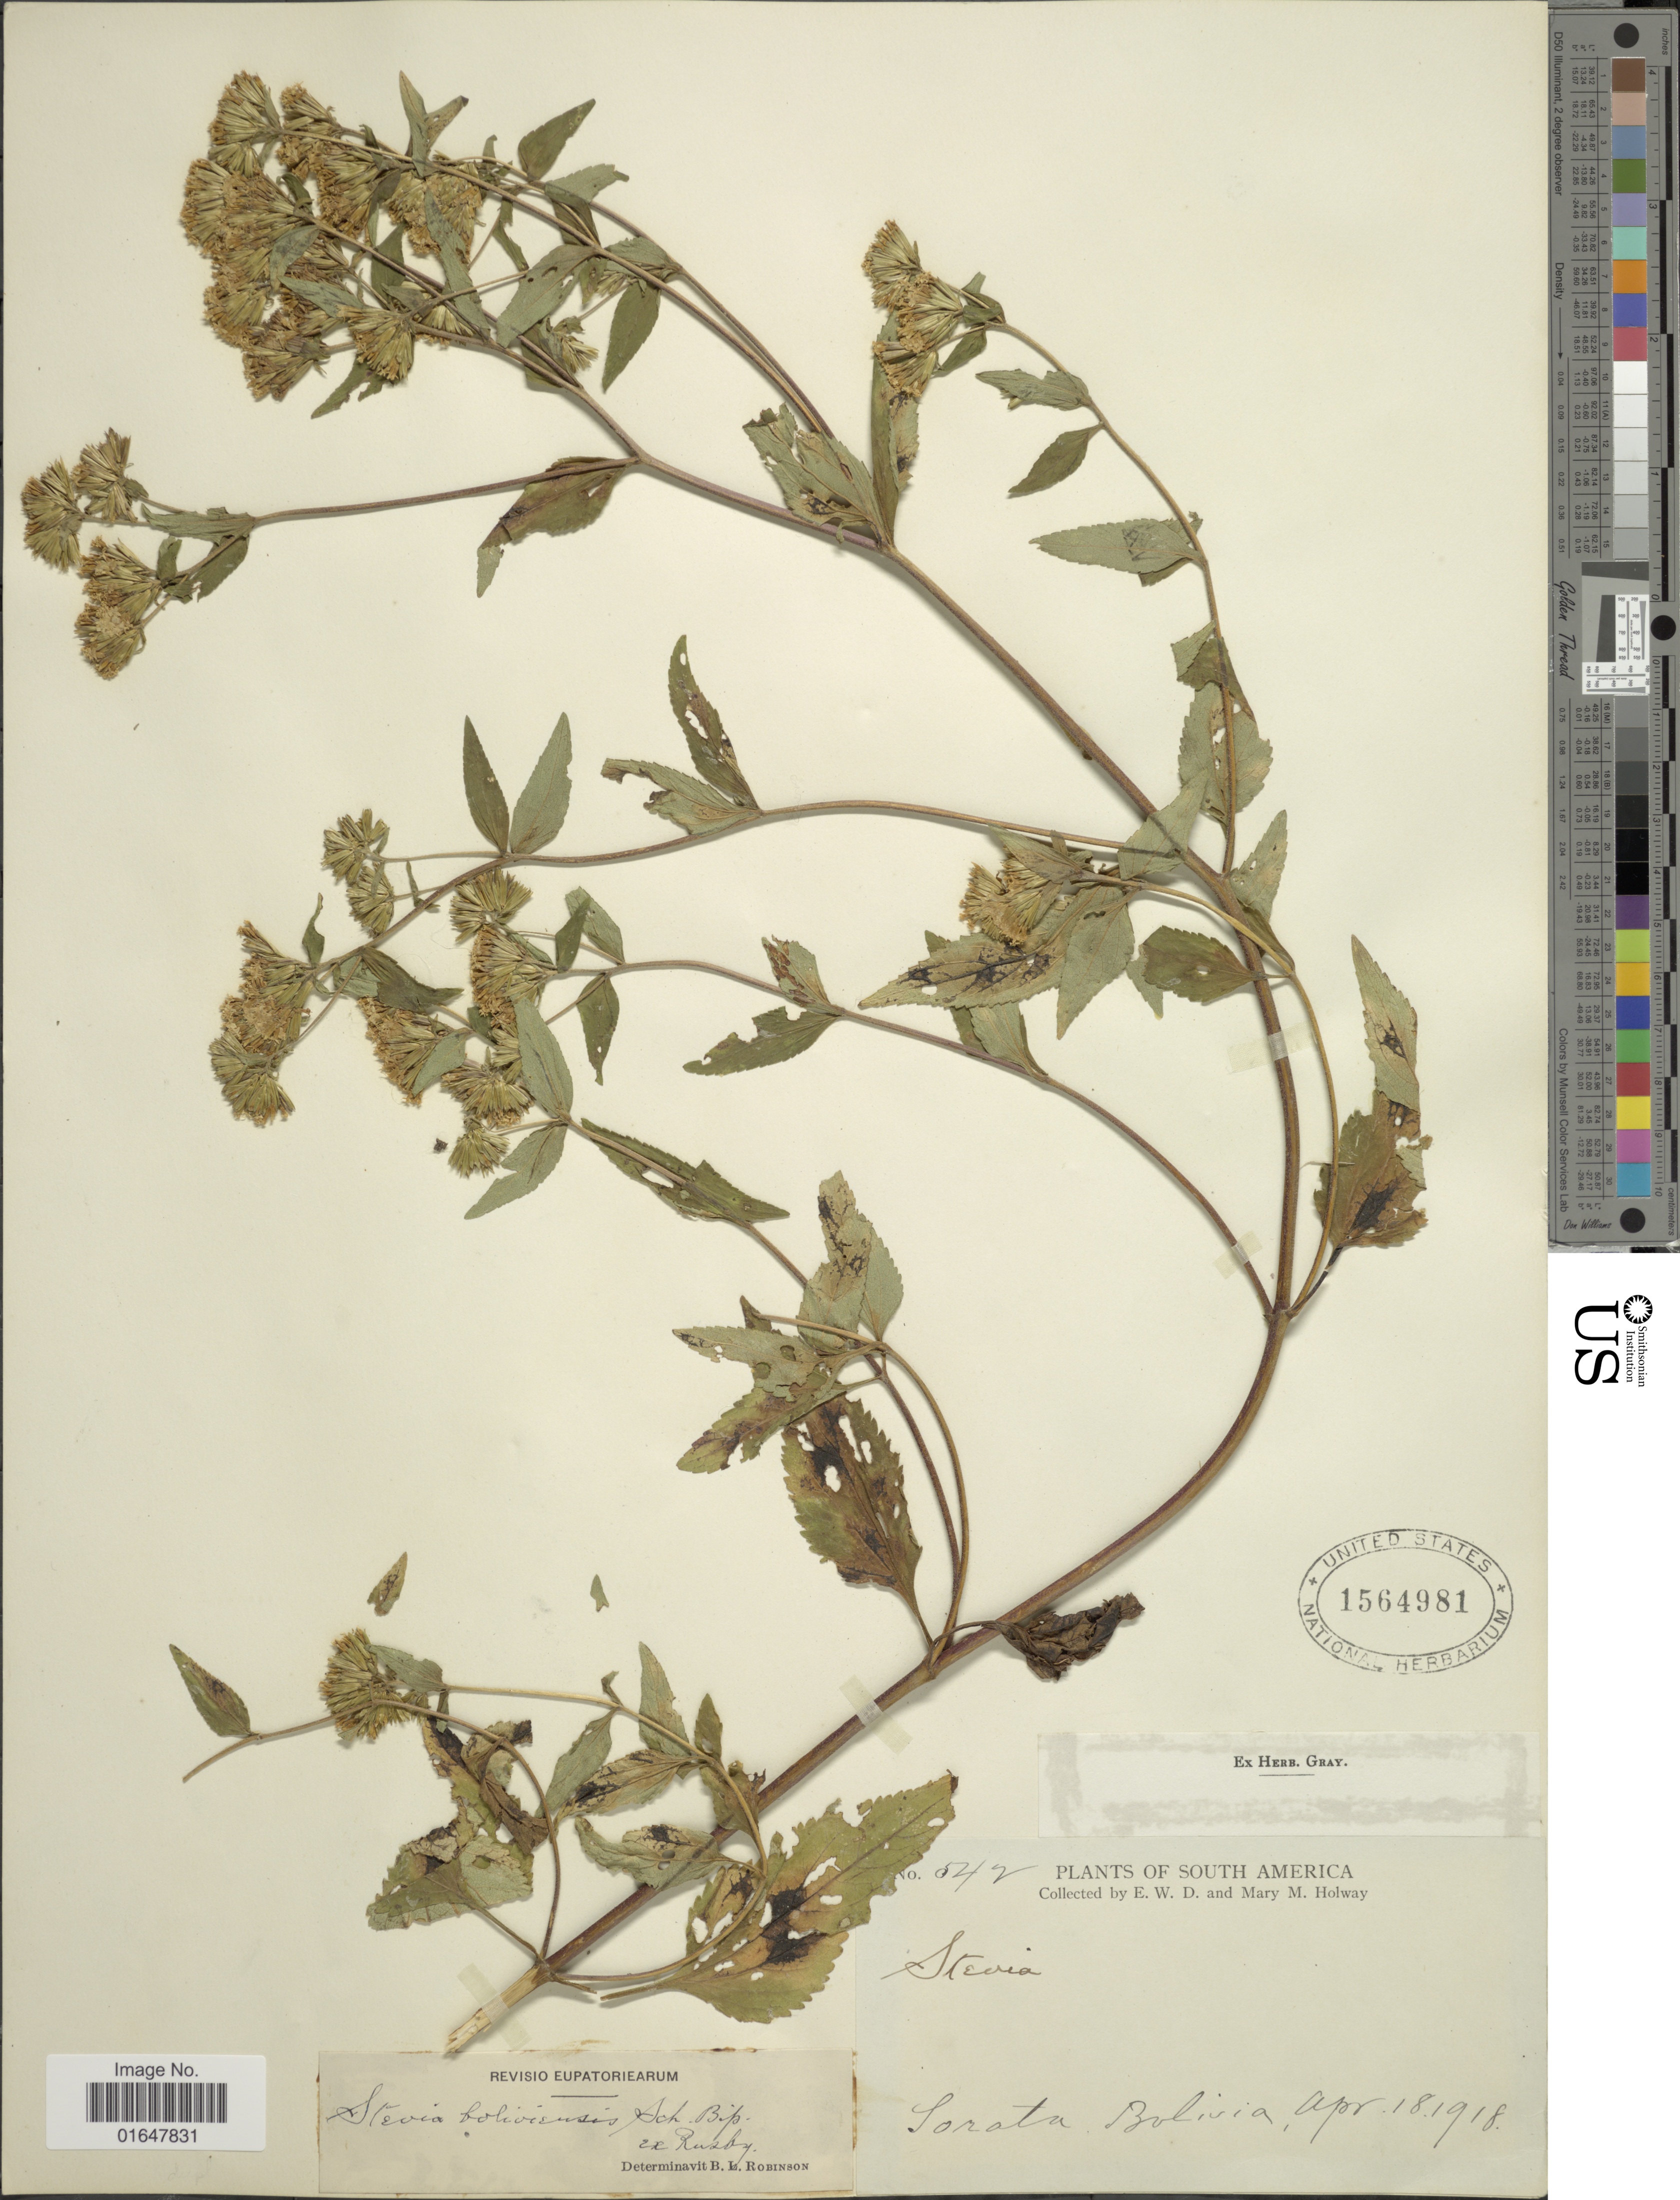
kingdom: Plantae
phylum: Tracheophyta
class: Magnoliopsida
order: Asterales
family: Asteraceae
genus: Stevia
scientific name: Stevia boliviensis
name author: Sch. Bip. ex Rusby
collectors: E. W. D. Holway & M. M. Holway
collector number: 542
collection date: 1918-04-18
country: Bolivia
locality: South America, Sorata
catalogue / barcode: US 1564981